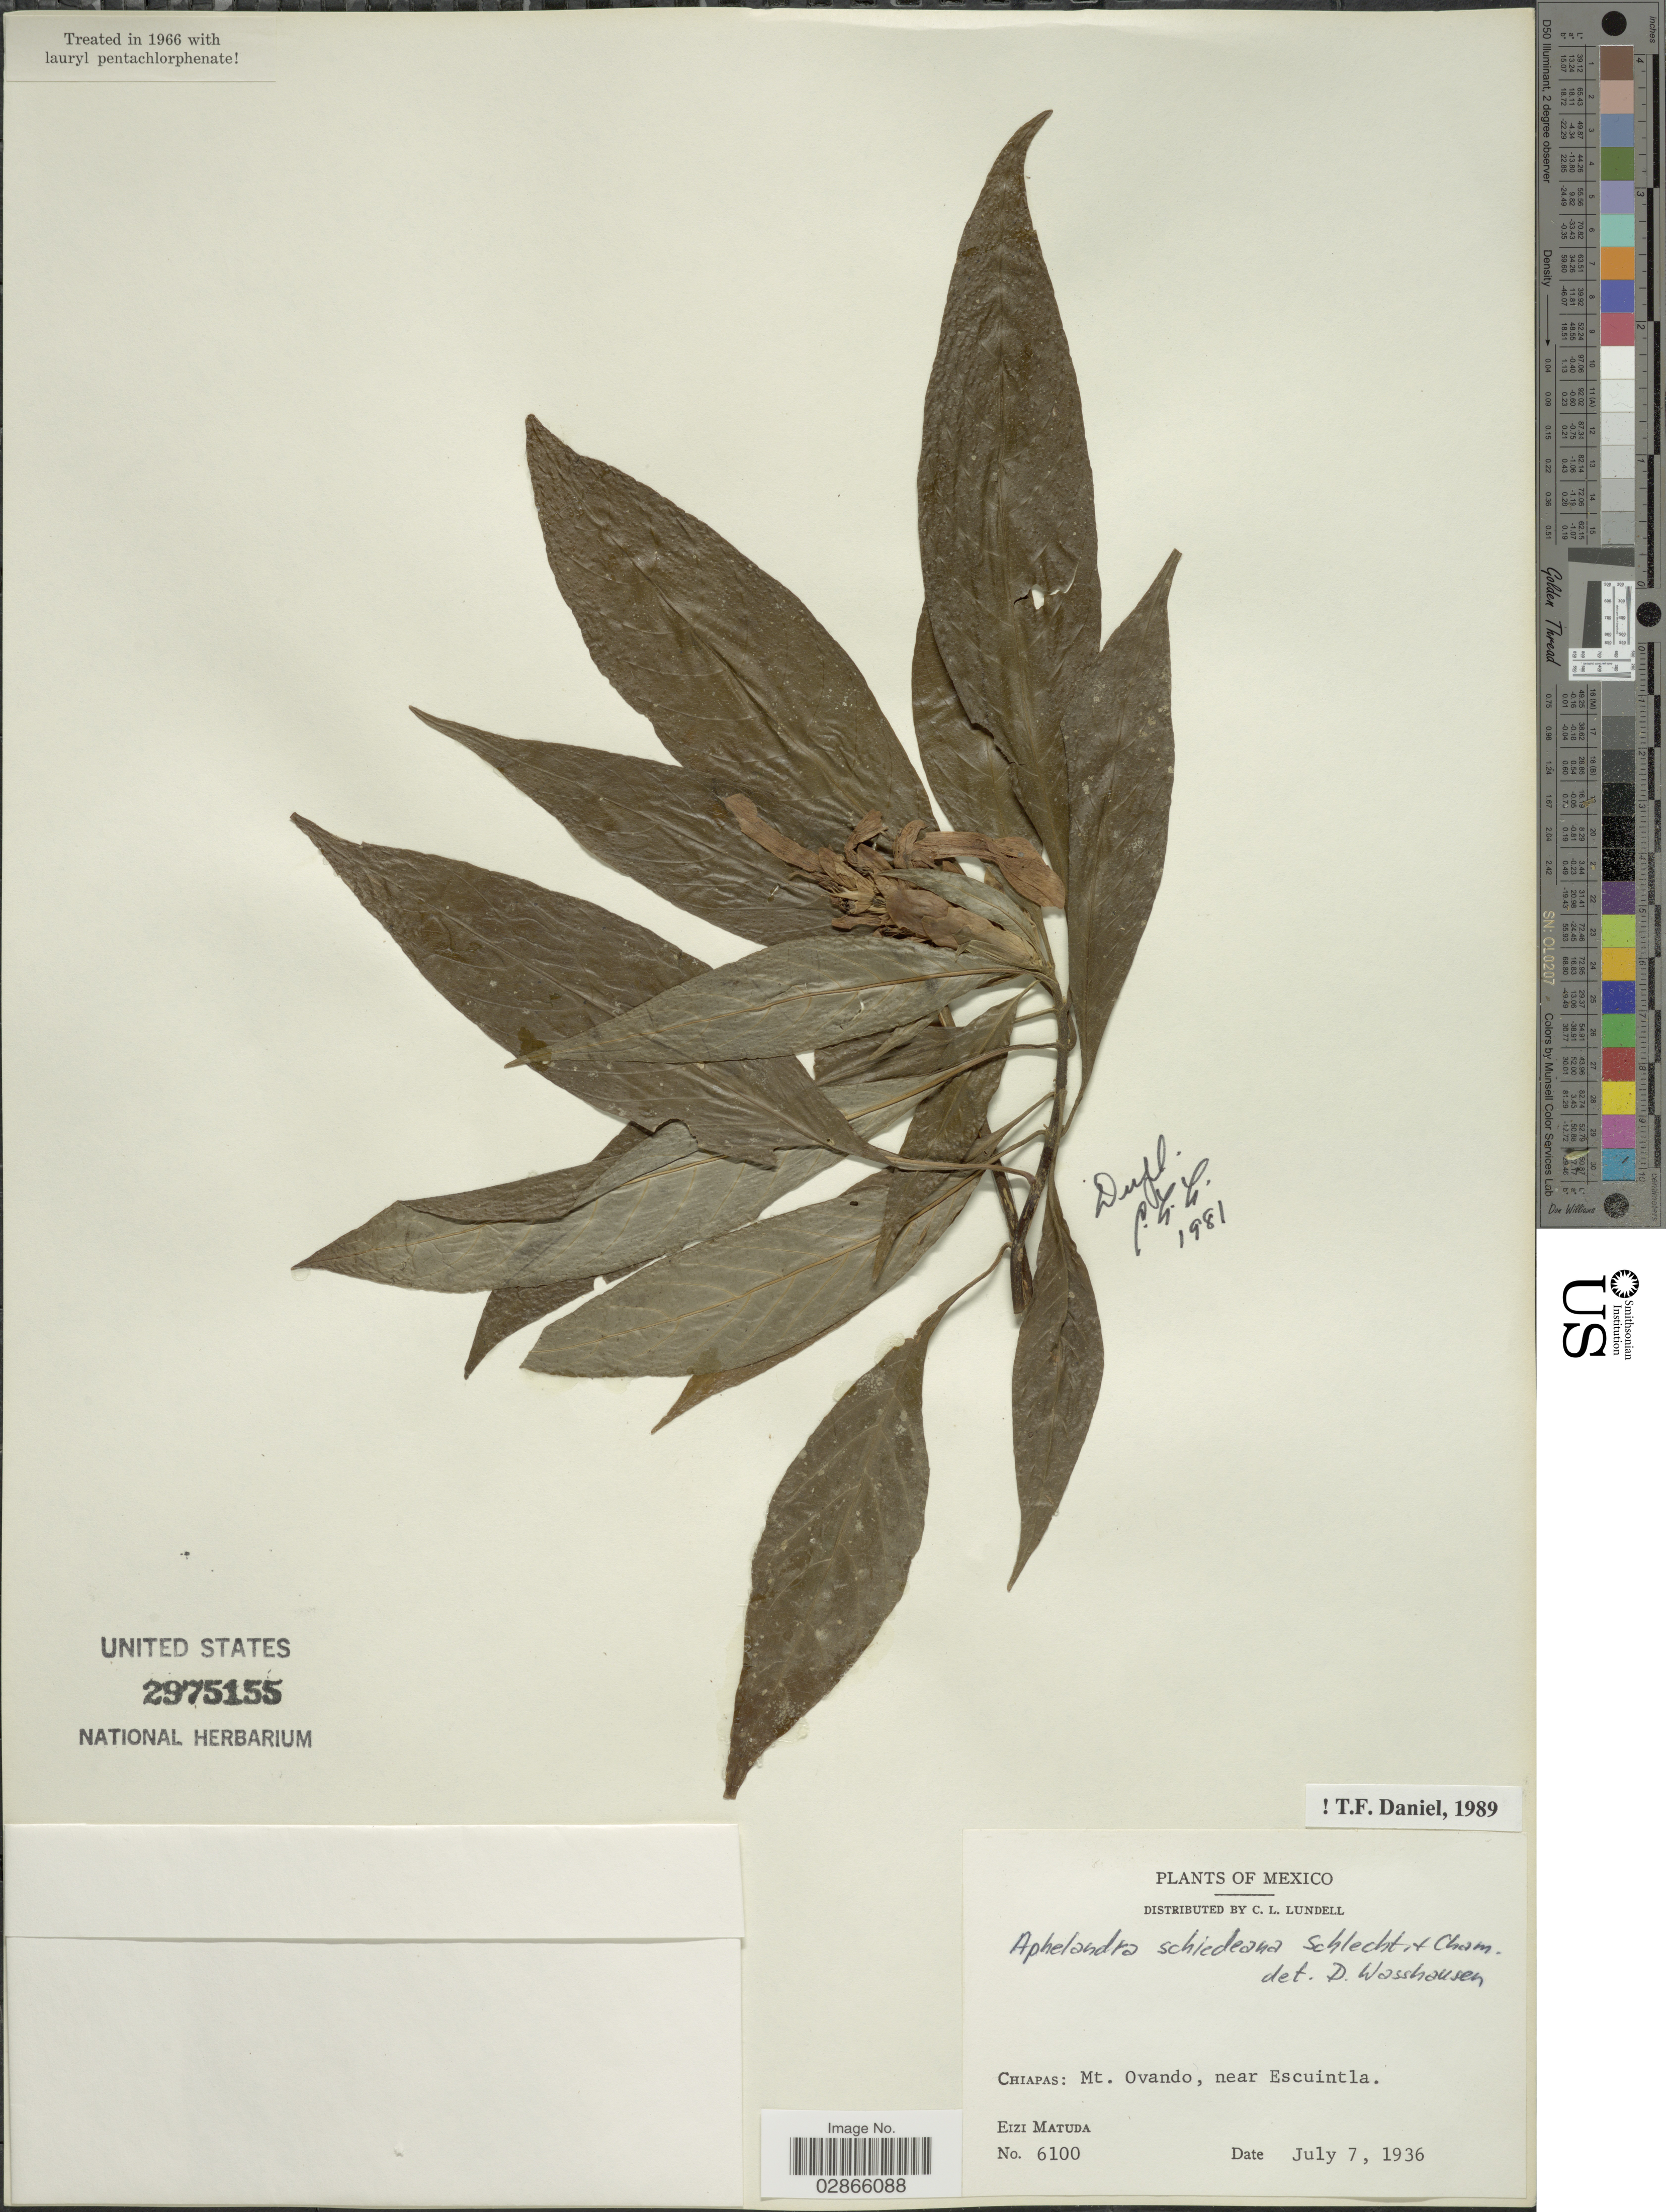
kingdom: Plantae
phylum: Tracheophyta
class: Magnoliopsida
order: Lamiales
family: Acanthaceae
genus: Aphelandra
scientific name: Aphelandra schiedeana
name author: Schltdl. & Cham.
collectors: E. Matuda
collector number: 6100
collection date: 1936-07-07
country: Mexico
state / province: Chiapas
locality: Mt. Ovando, near Escuintla.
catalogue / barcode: US 2975155